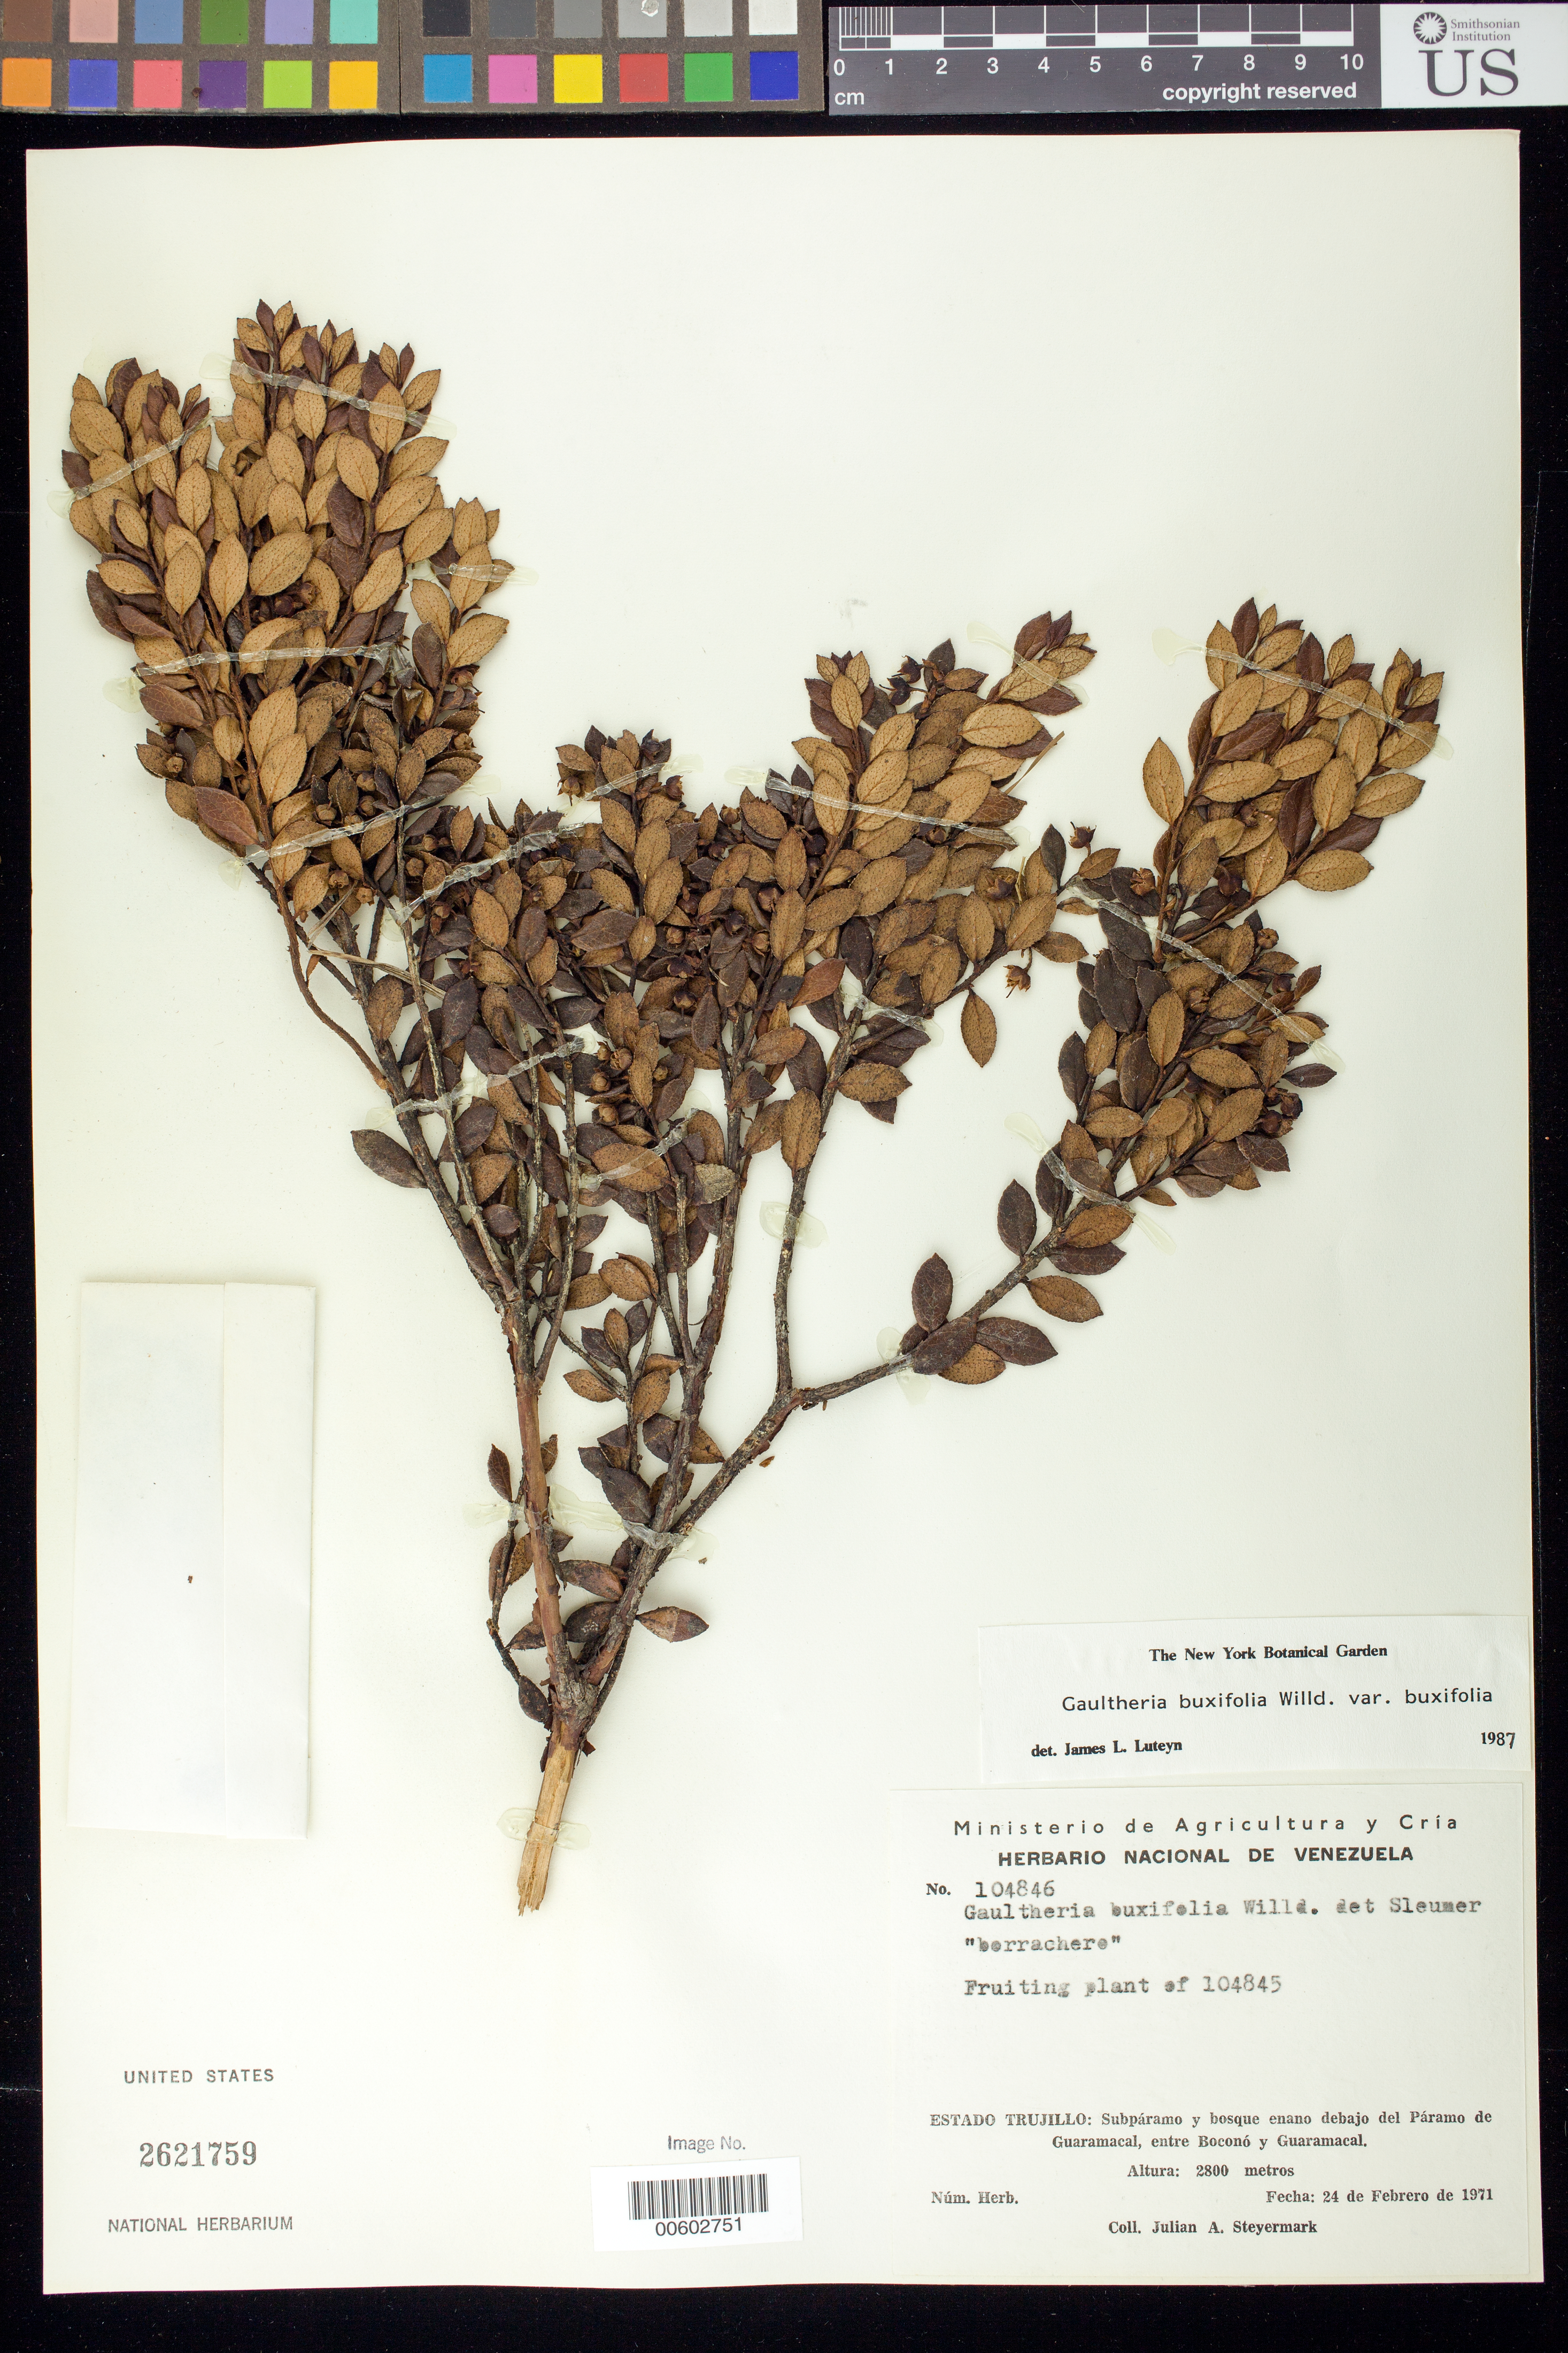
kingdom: Plantae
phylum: Tracheophyta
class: Magnoliopsida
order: Ericales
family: Ericaceae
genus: Gaultheria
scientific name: Gaultheria buxifolia var. buxifolia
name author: Willd.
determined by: Luteyn, J. L.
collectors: J. Steyermark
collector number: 104846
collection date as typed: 24 Feb 1971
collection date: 1971-02-24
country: Venezuela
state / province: Trujillo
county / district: Boconó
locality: Páramo de Guaramacal, entre Boconó y Guaramacal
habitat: Subpáramo y bosque enano debajo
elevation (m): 2800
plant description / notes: Common name: Borrachere.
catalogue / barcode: US 2621759